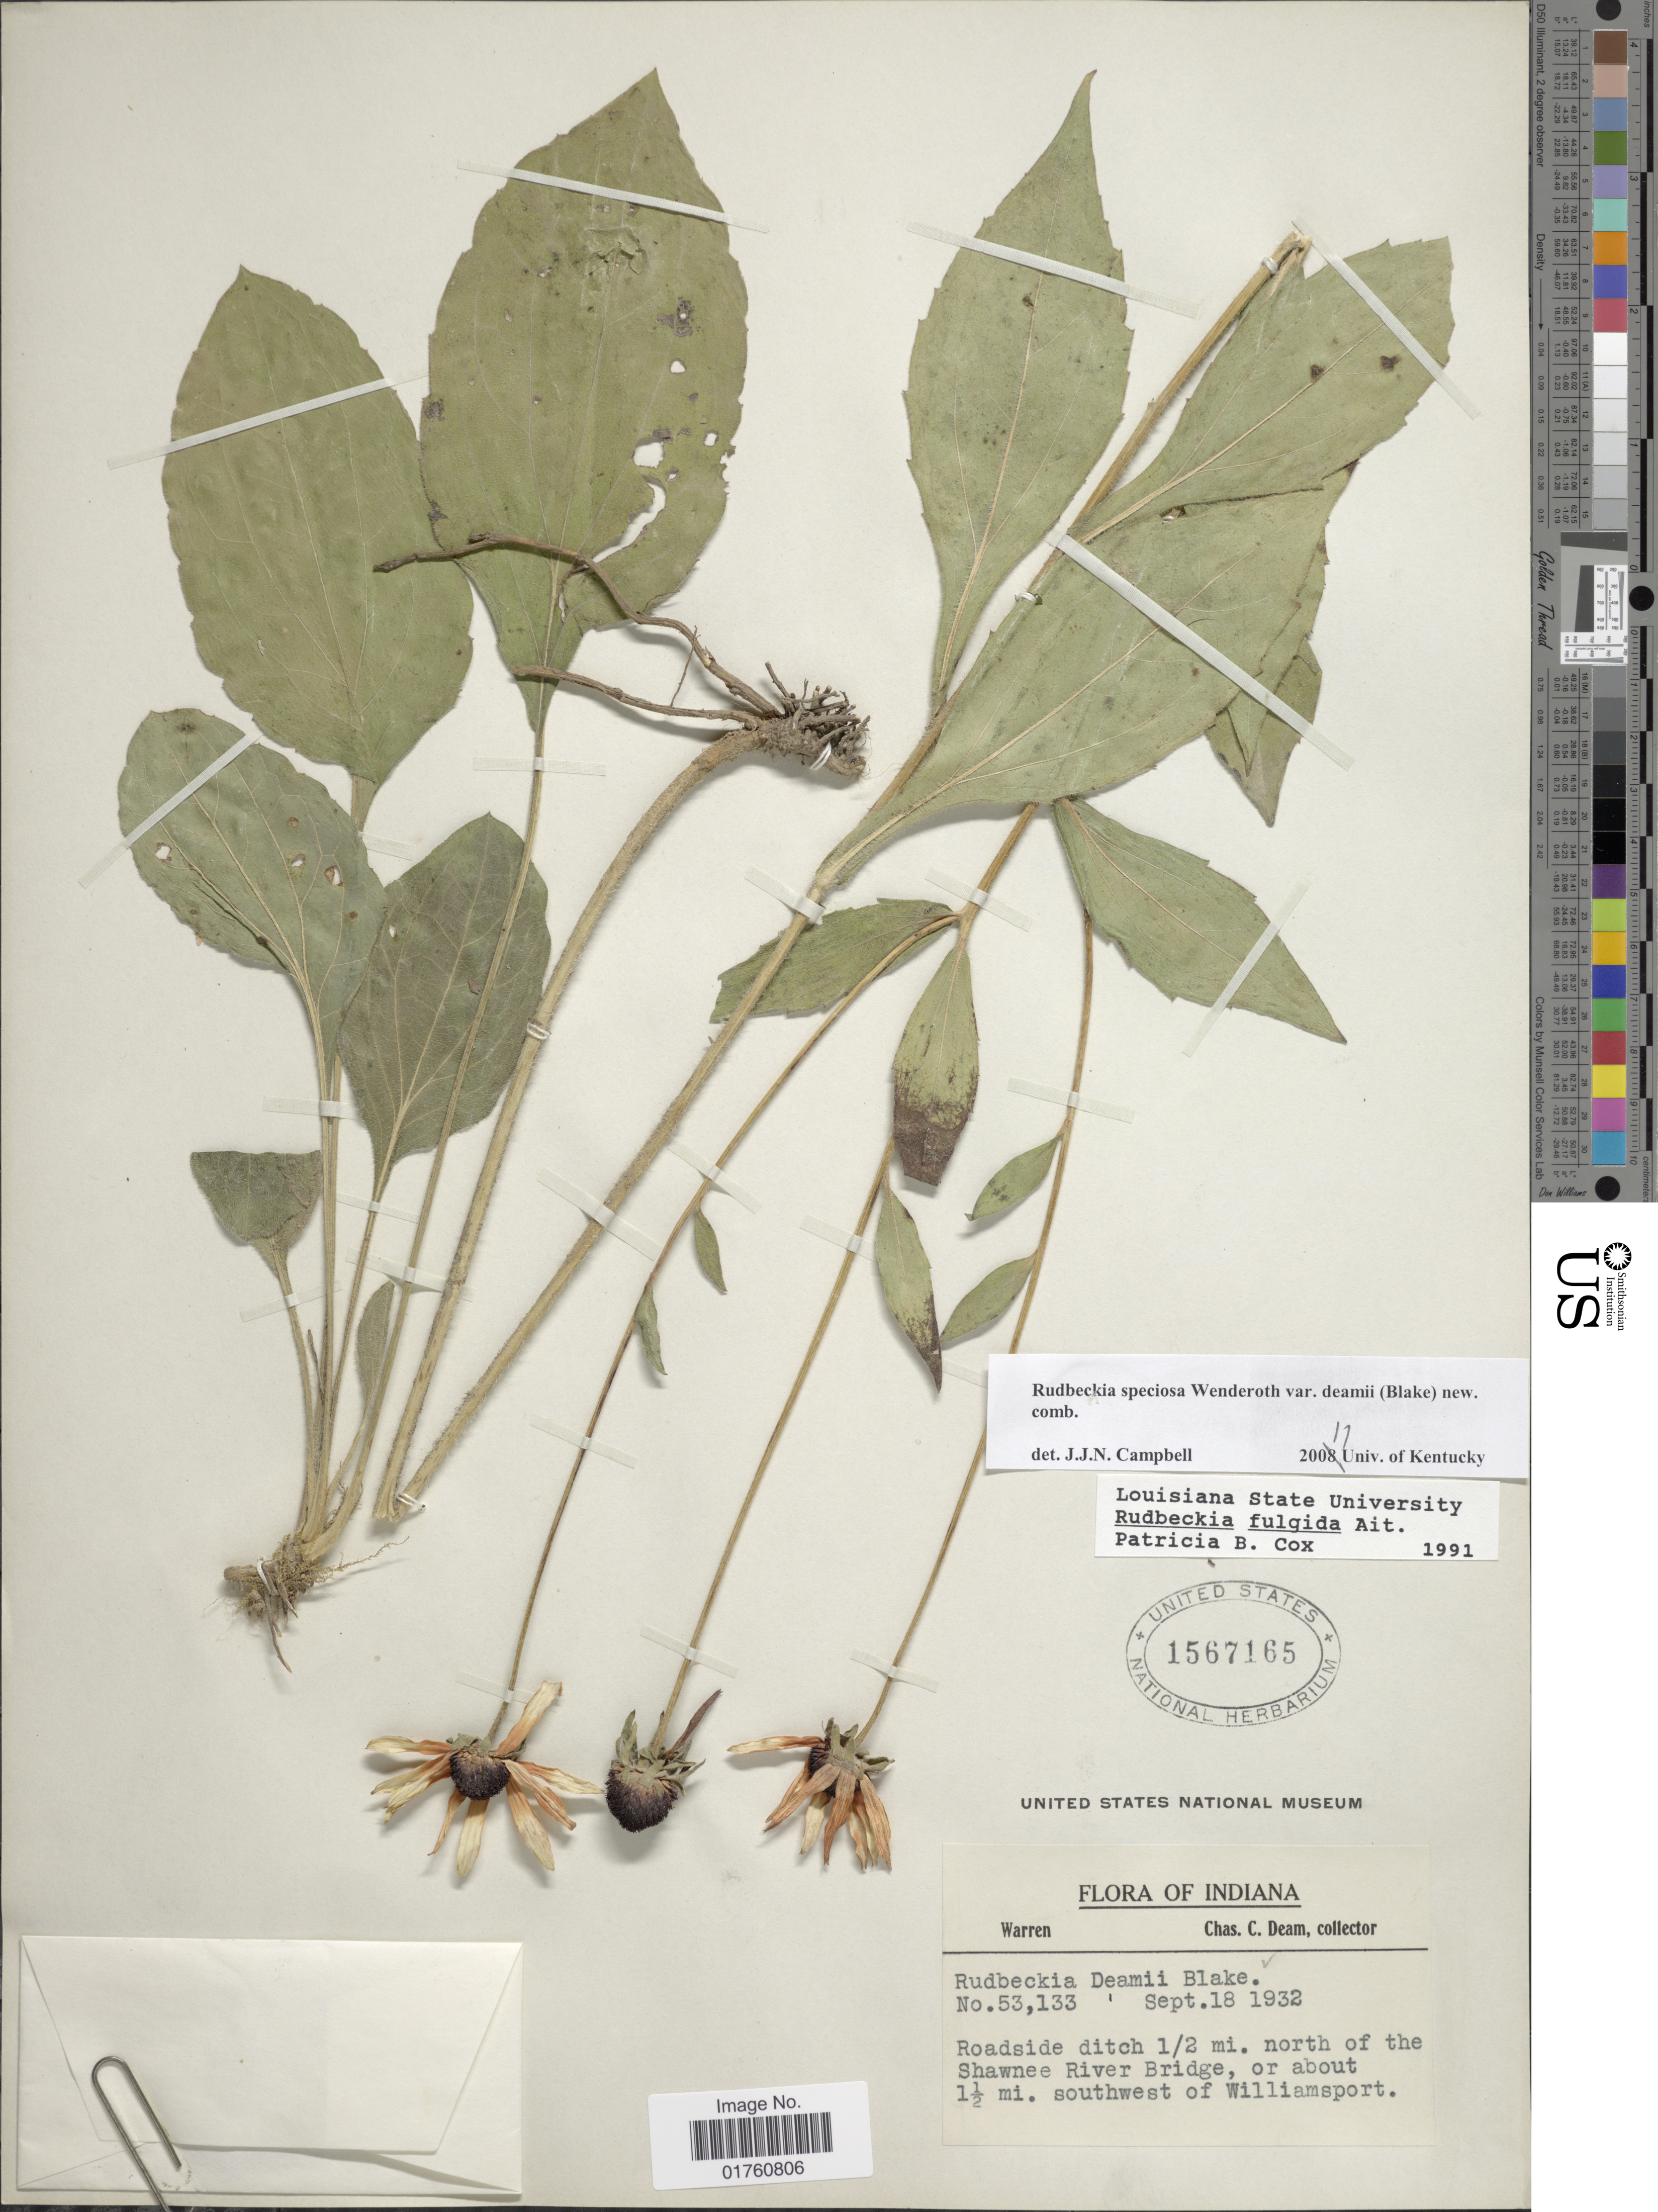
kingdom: Plantae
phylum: Tracheophyta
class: Magnoliopsida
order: Asterales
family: Asteraceae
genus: Rudbeckia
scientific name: Rudbeckia fulgida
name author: Aiton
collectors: C. C. Deam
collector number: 53133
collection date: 1932-09-18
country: United States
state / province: Indiana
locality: Warren, Roadside ditch 1/2 mi. north of the Shawnee River Bridge, or about 1½ mi southwest of Williamsport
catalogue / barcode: US 1567165